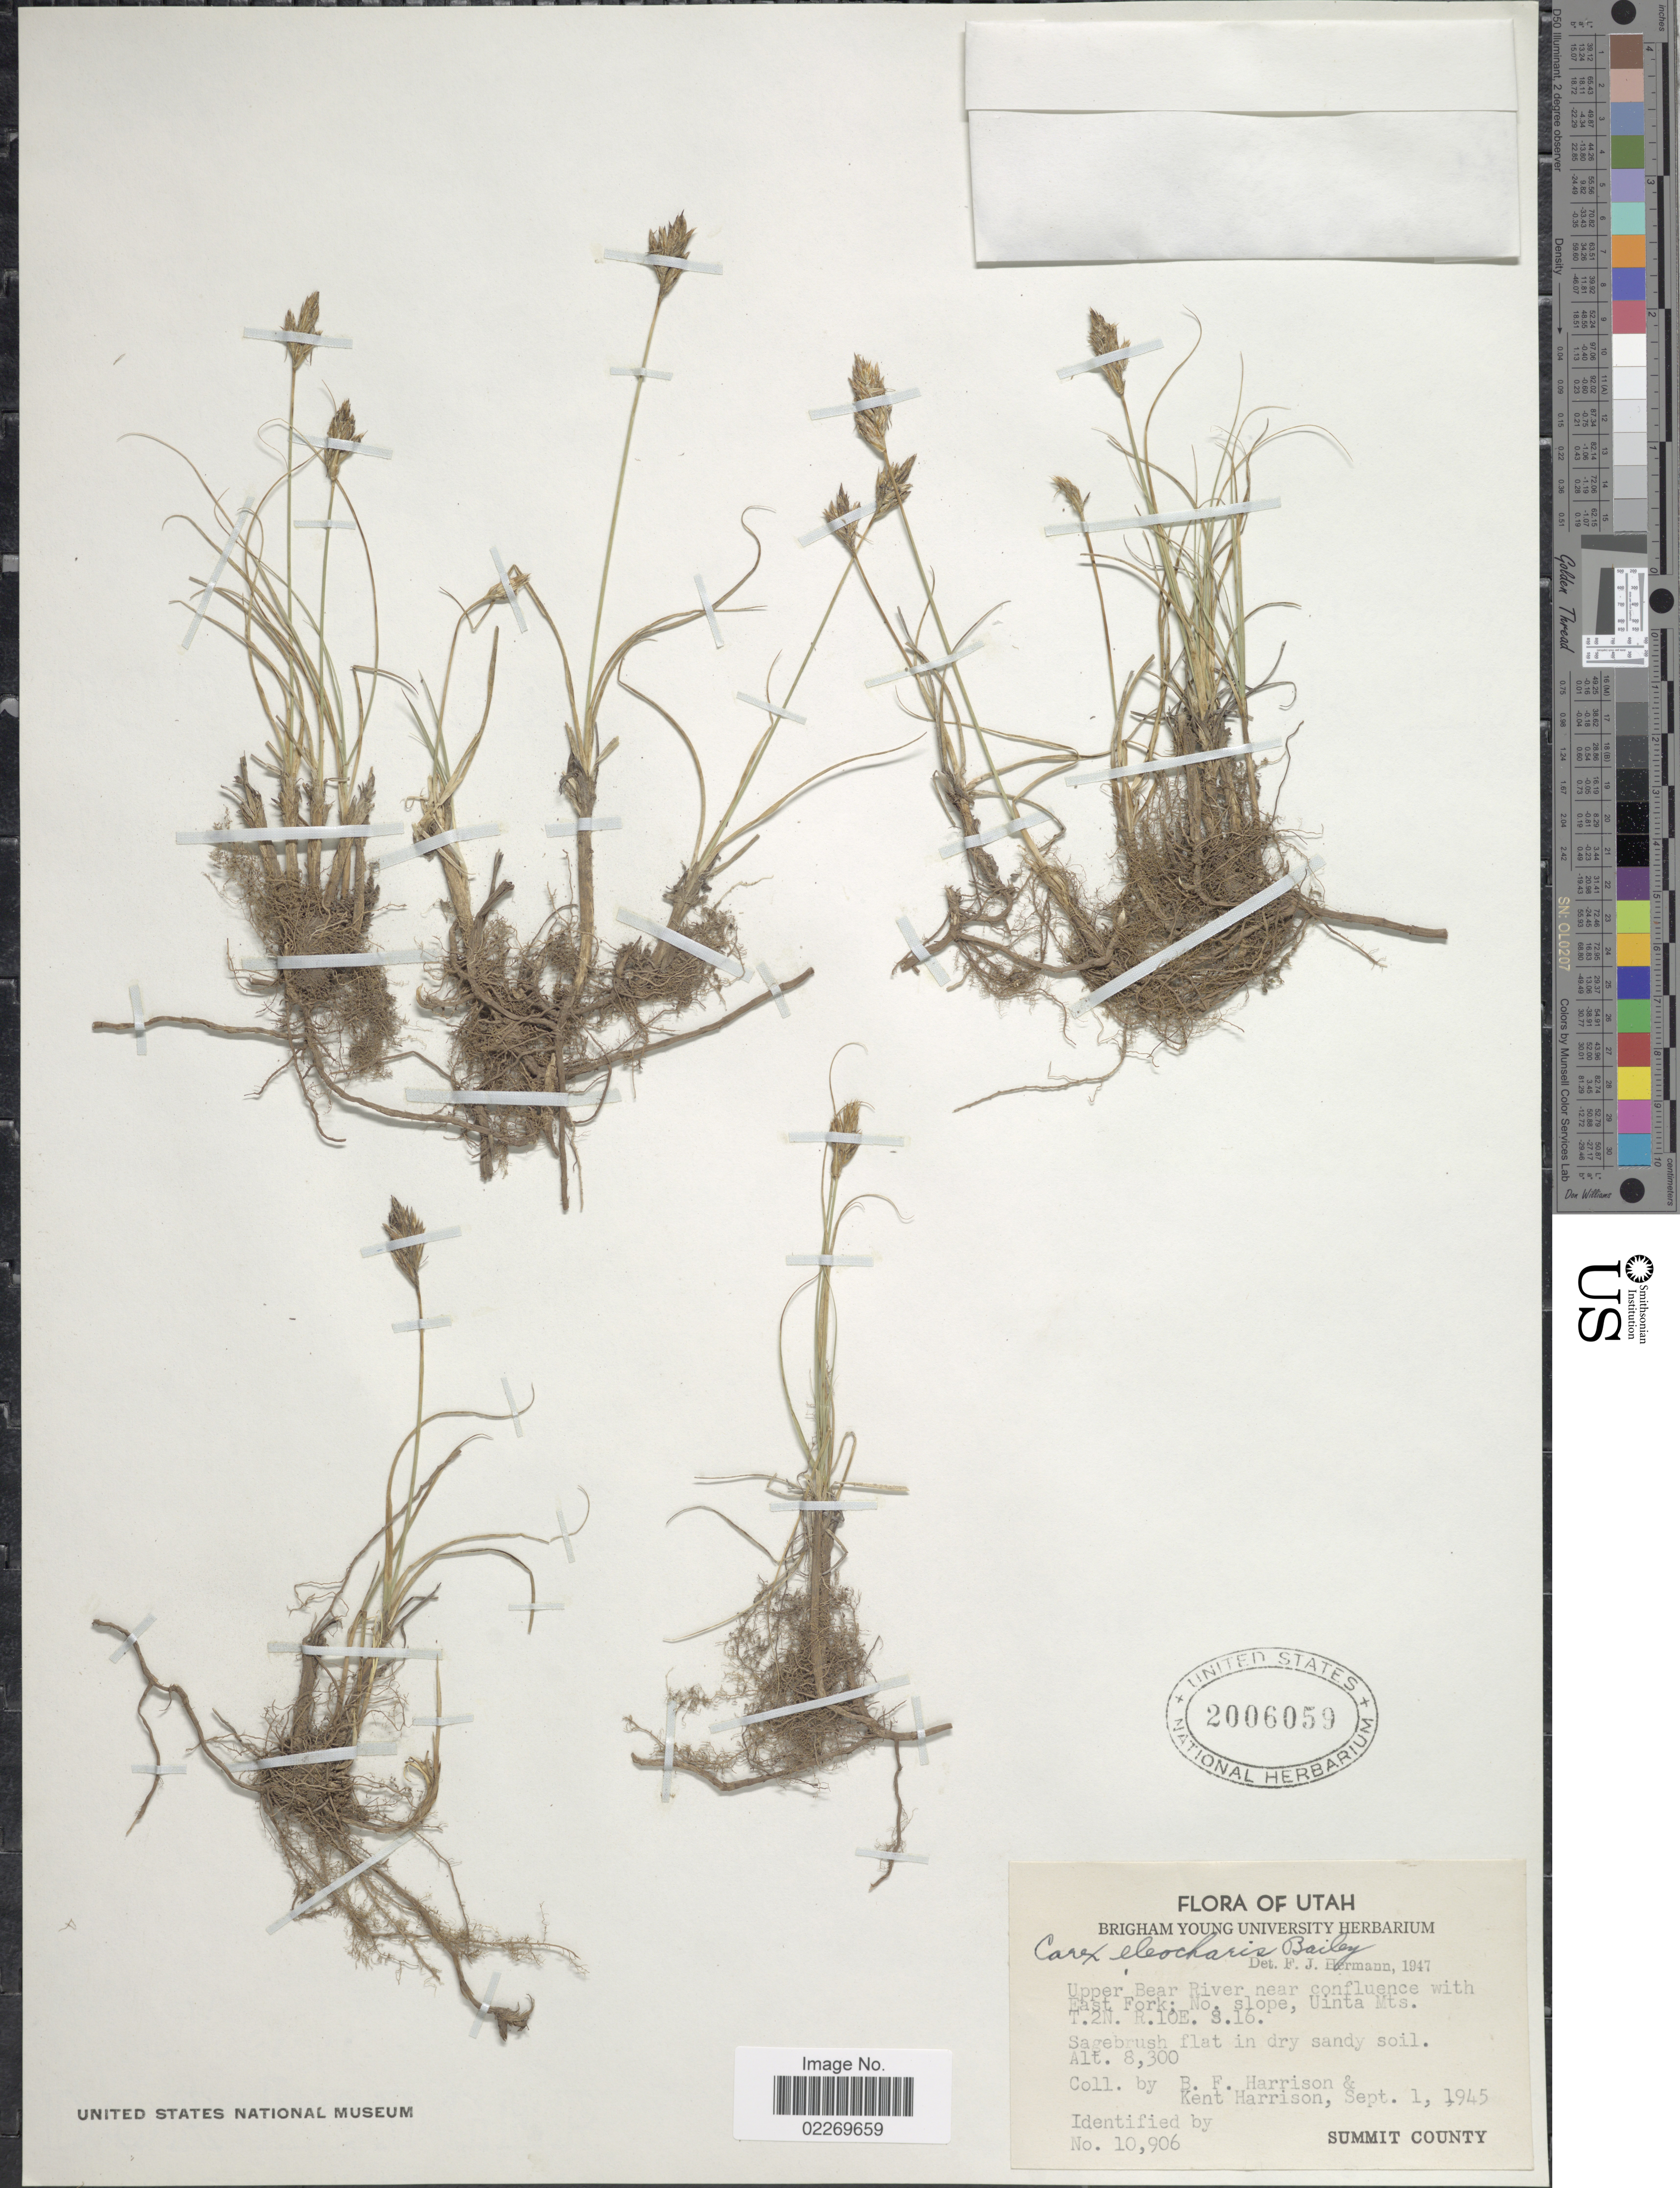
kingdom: Plantae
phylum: Tracheophyta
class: Liliopsida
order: Poales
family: Cyperaceae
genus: Carex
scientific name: Carex eleocharis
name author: L.H. Bailey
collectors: B. F. Harrison & K. Harrison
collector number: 10906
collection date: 1945-09-01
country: United States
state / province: Utah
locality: Upper Bear River near confluence with East Fork; No. slope, Uinta Mts. T.2N. R.10E. S.16. Summit County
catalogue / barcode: US 2006059